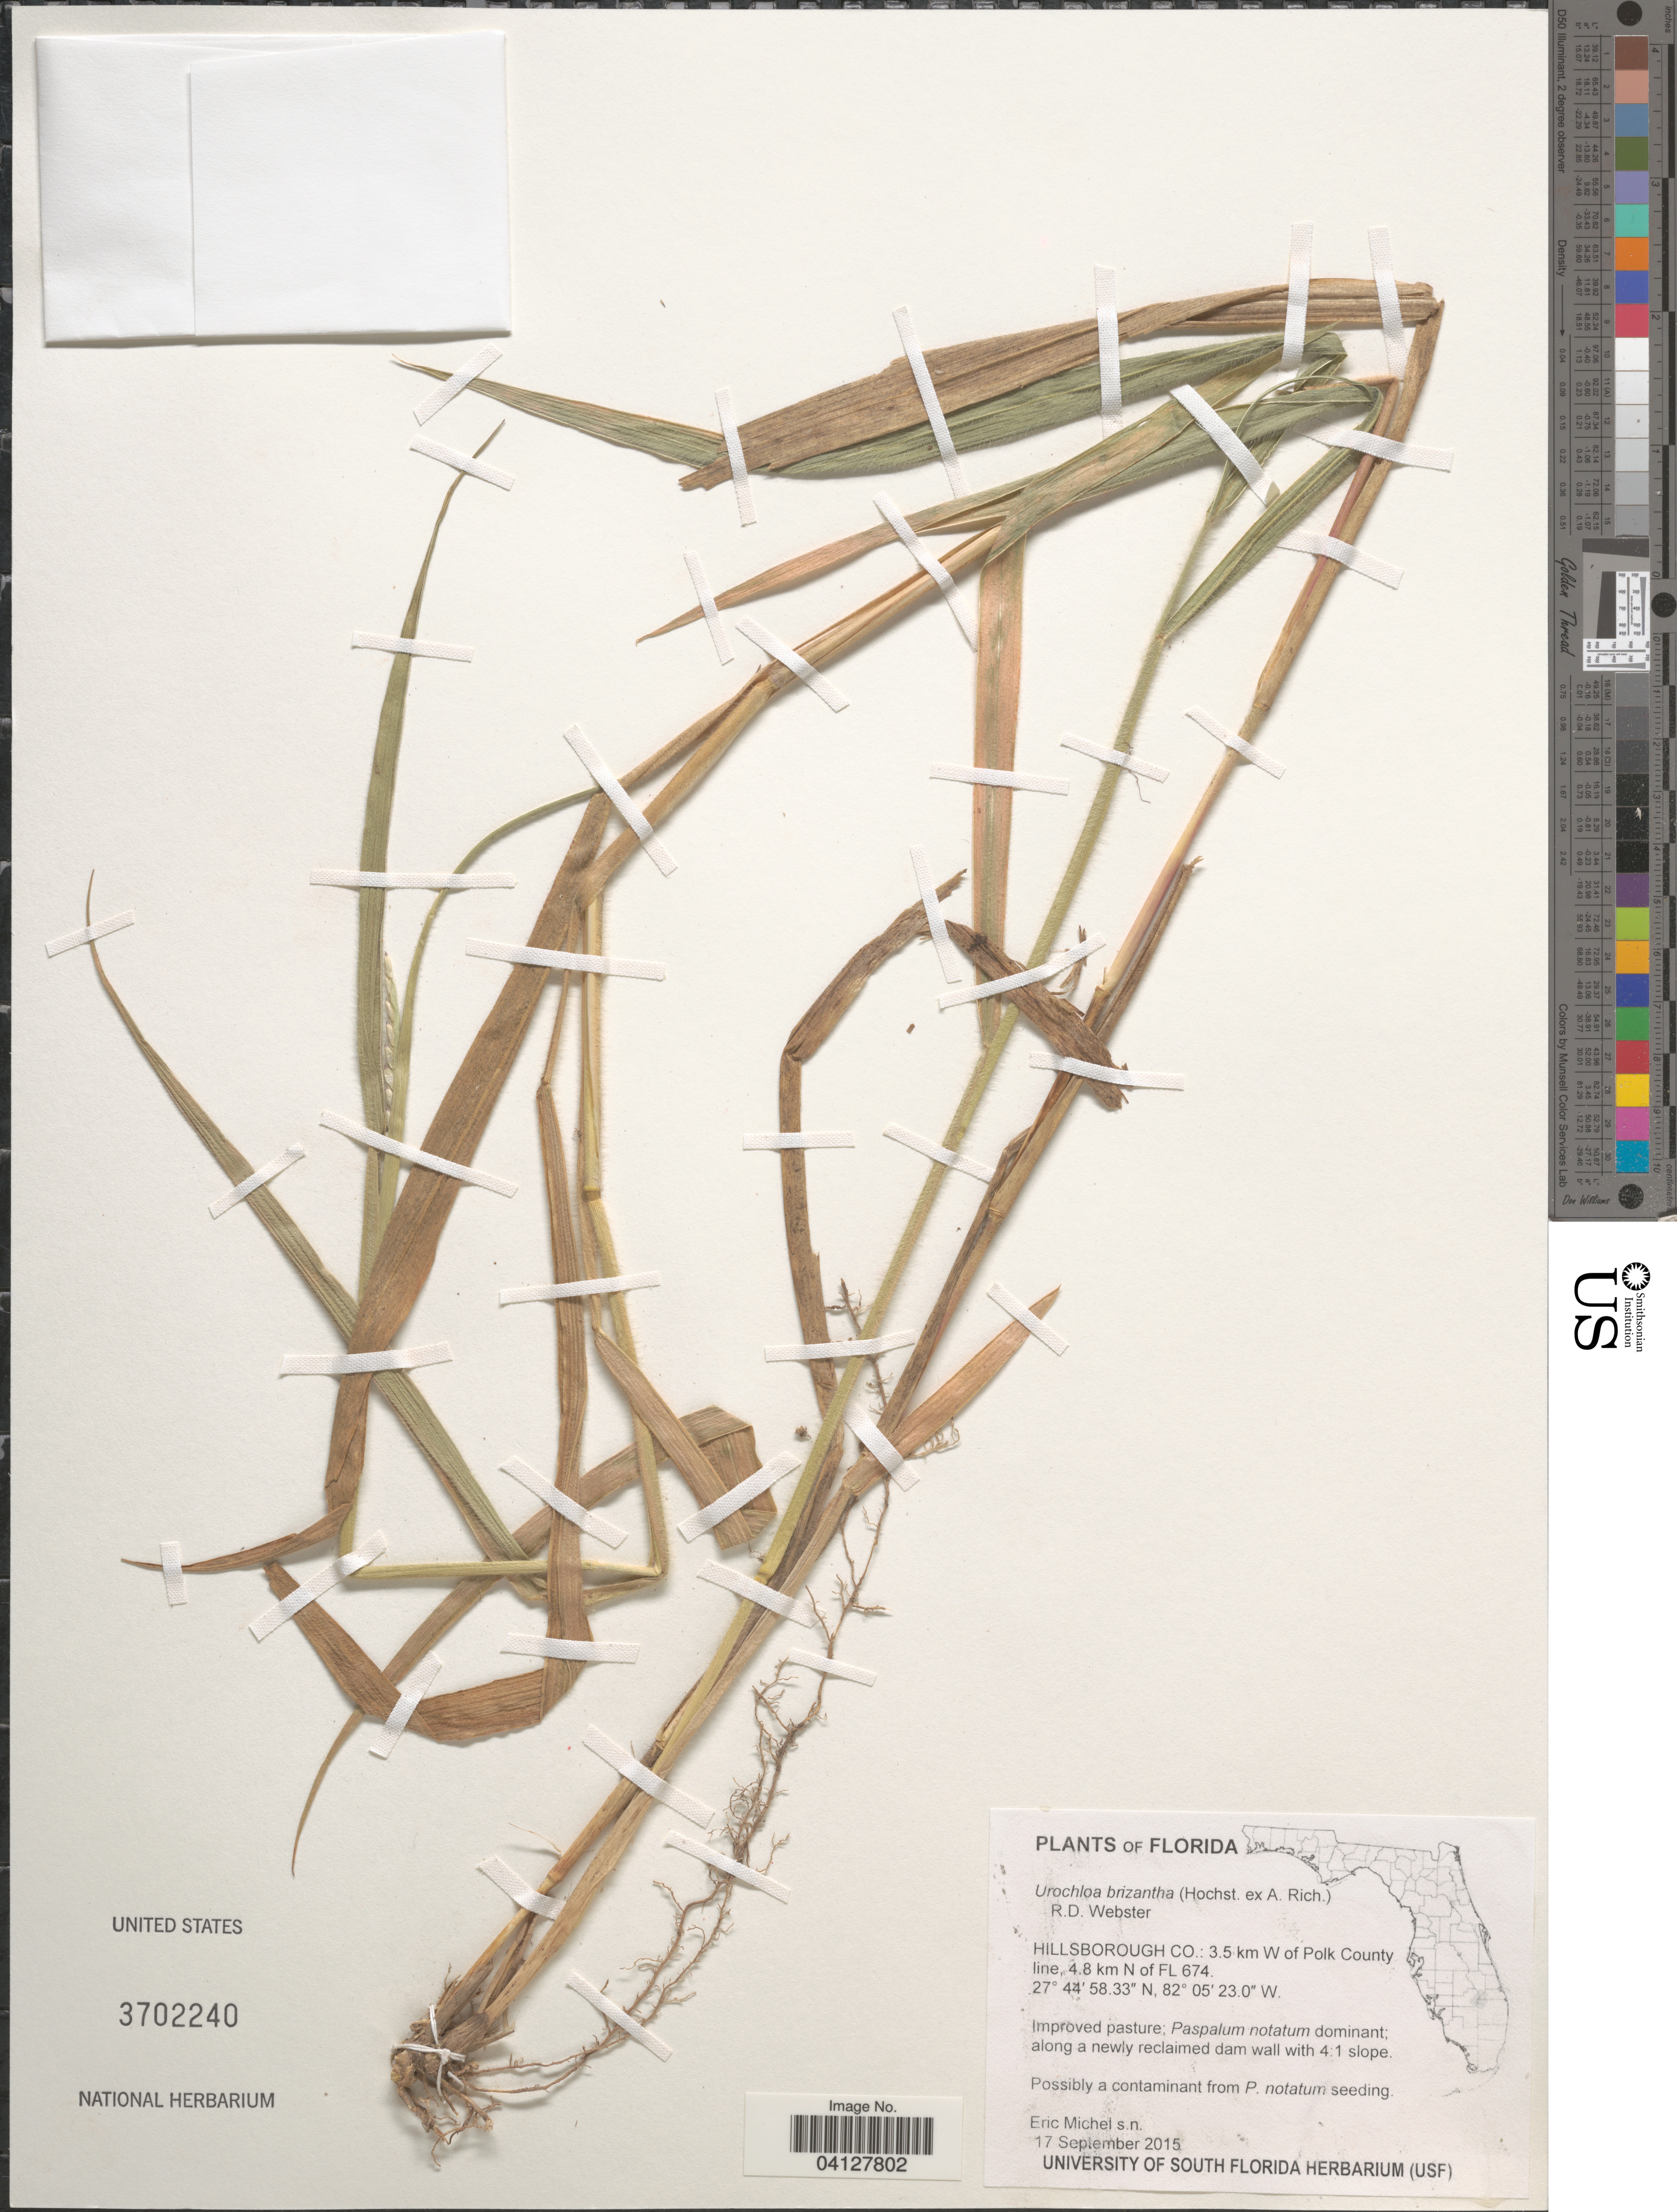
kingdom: Plantae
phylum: Tracheophyta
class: Liliopsida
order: Poales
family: Poaceae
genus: Urochloa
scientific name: Urochloa brizantha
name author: (Hochst. ex A. Rich.) R.D. Webster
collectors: E. Michel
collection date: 2015-09-17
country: United States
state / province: Florida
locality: Hillsborough Co.: 3.5 km W of Polk County line, 4.8 km N of FL 674.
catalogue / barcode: US 3702240